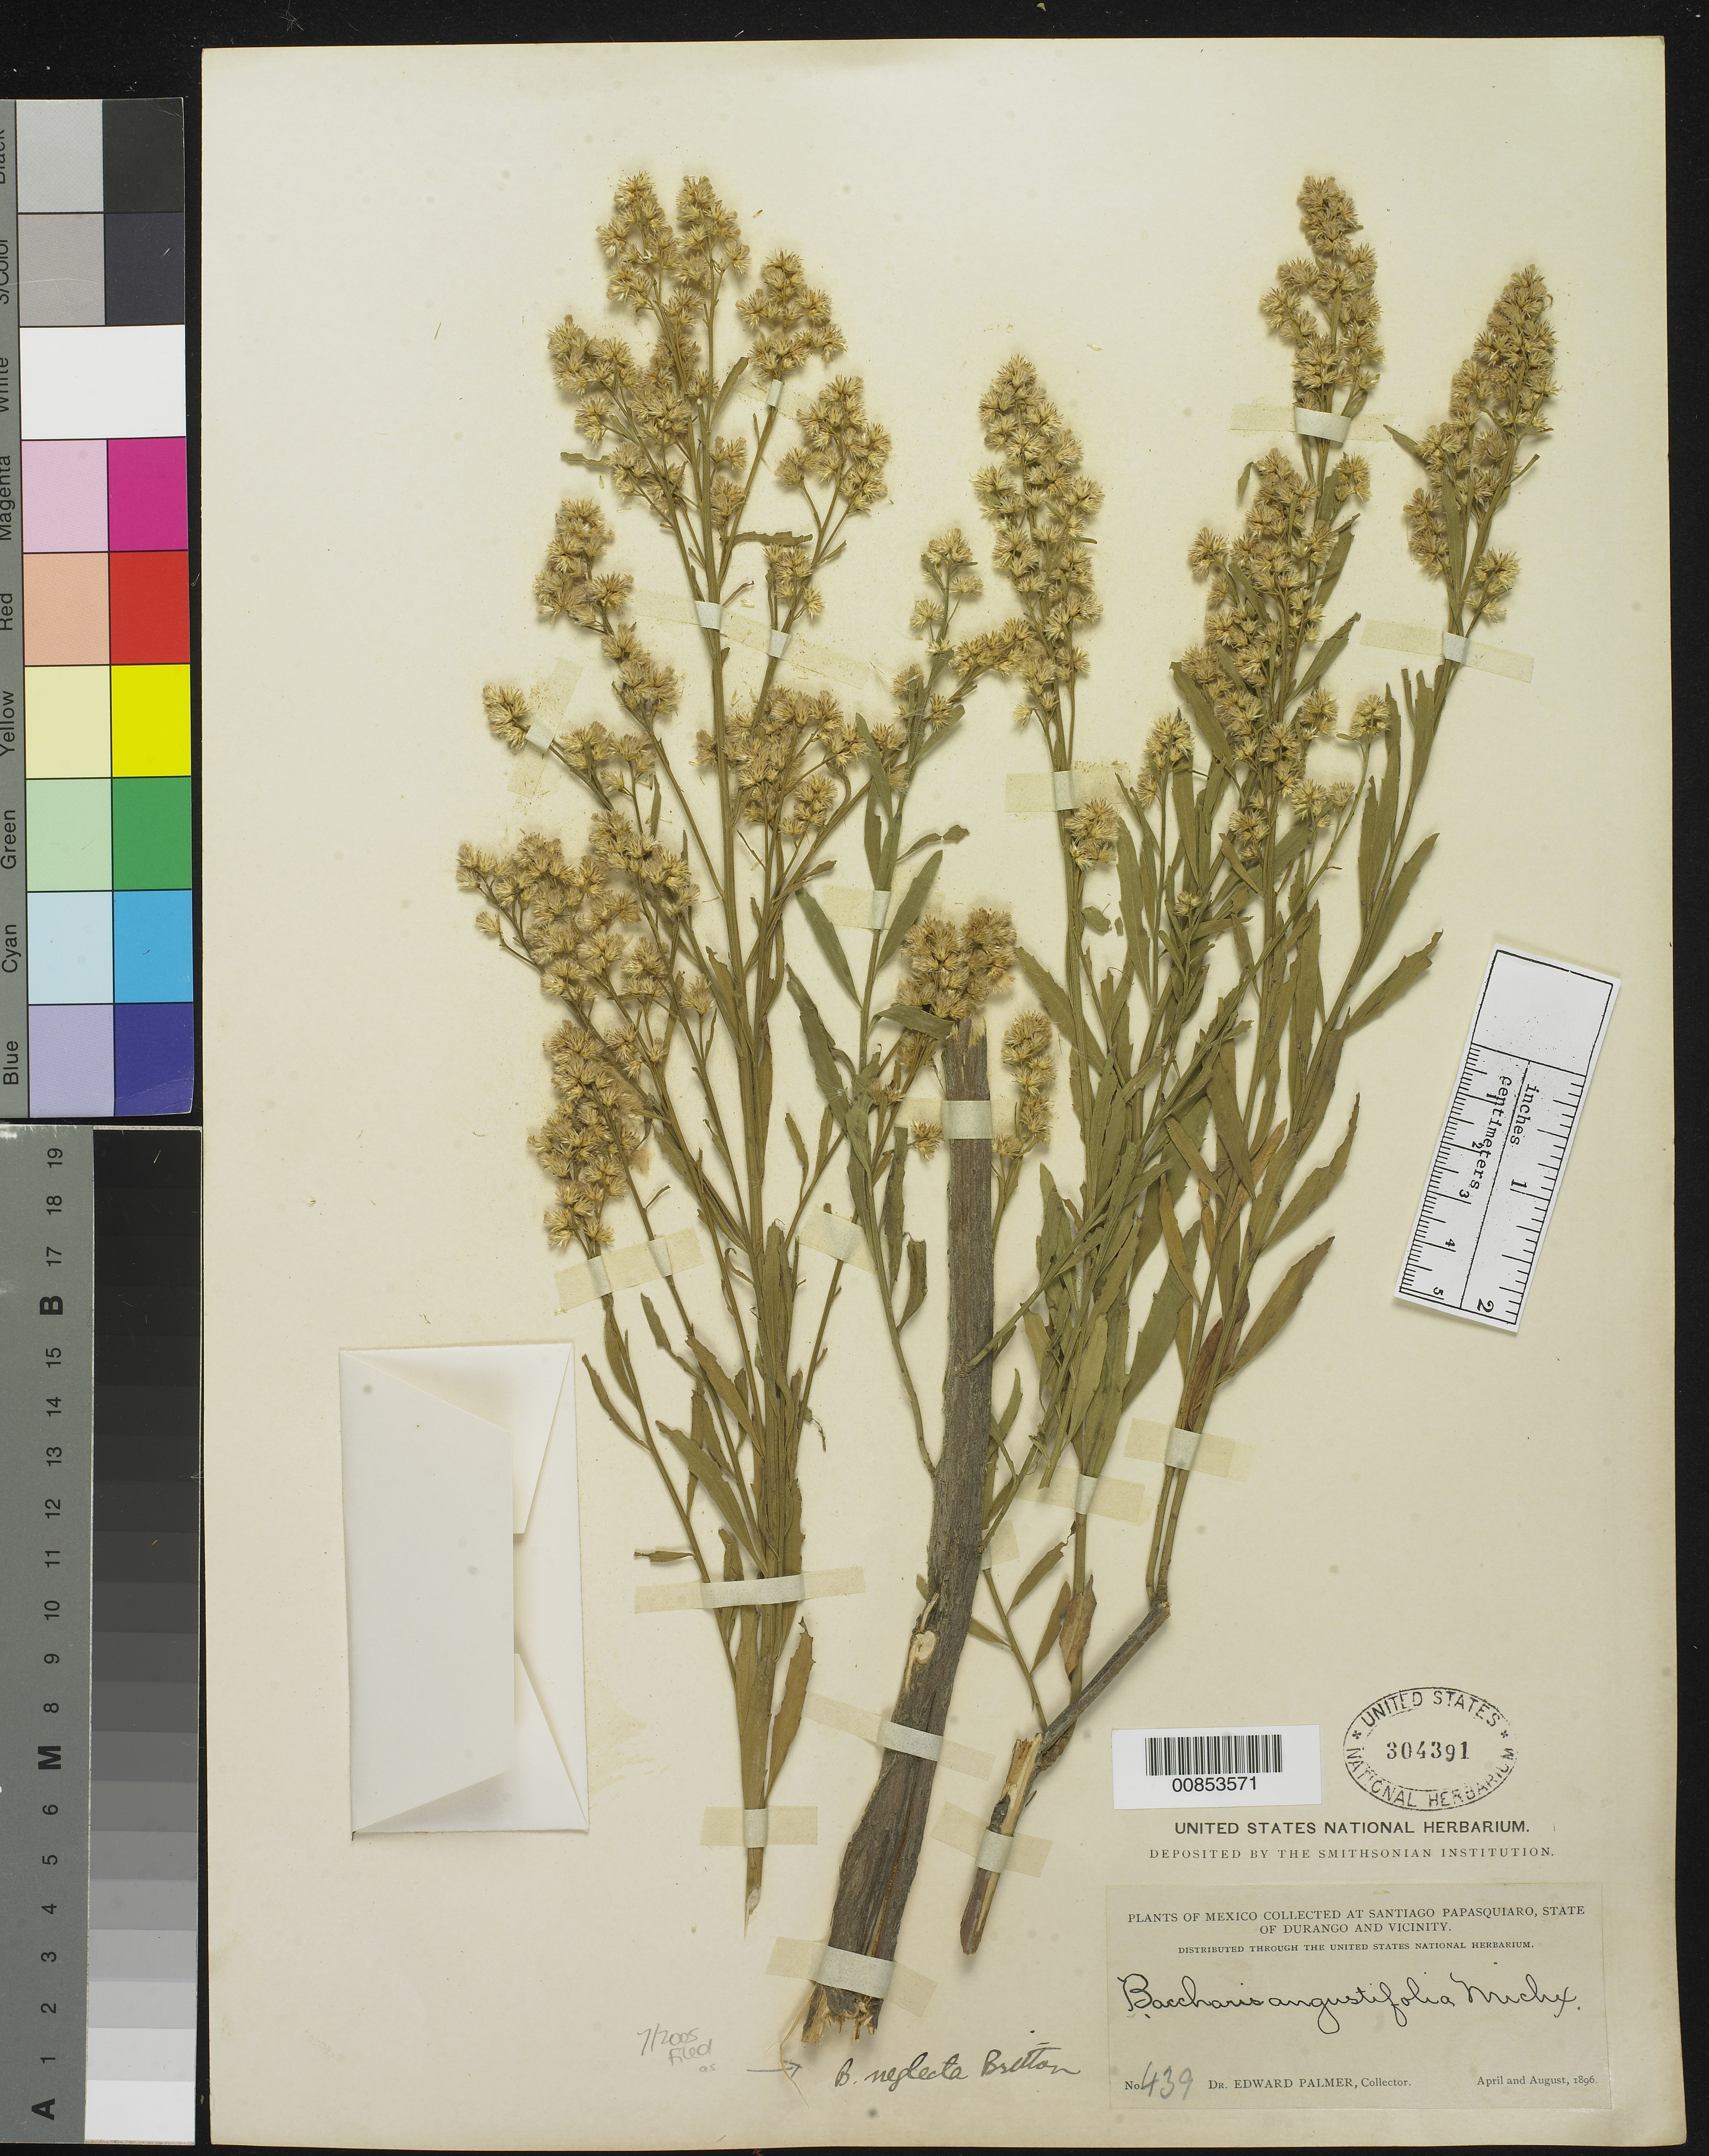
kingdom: Plantae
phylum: Tracheophyta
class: Magnoliopsida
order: Asterales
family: Asteraceae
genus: Baccharis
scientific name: Baccharis neglecta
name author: Britton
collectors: E. Palmer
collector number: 439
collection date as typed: Apr 1896 to -- Aug 1896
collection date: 1896-04/1896-08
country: Mexico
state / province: Durango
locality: Santiago Papasquiaro, Durango and vicinity.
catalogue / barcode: US 304391